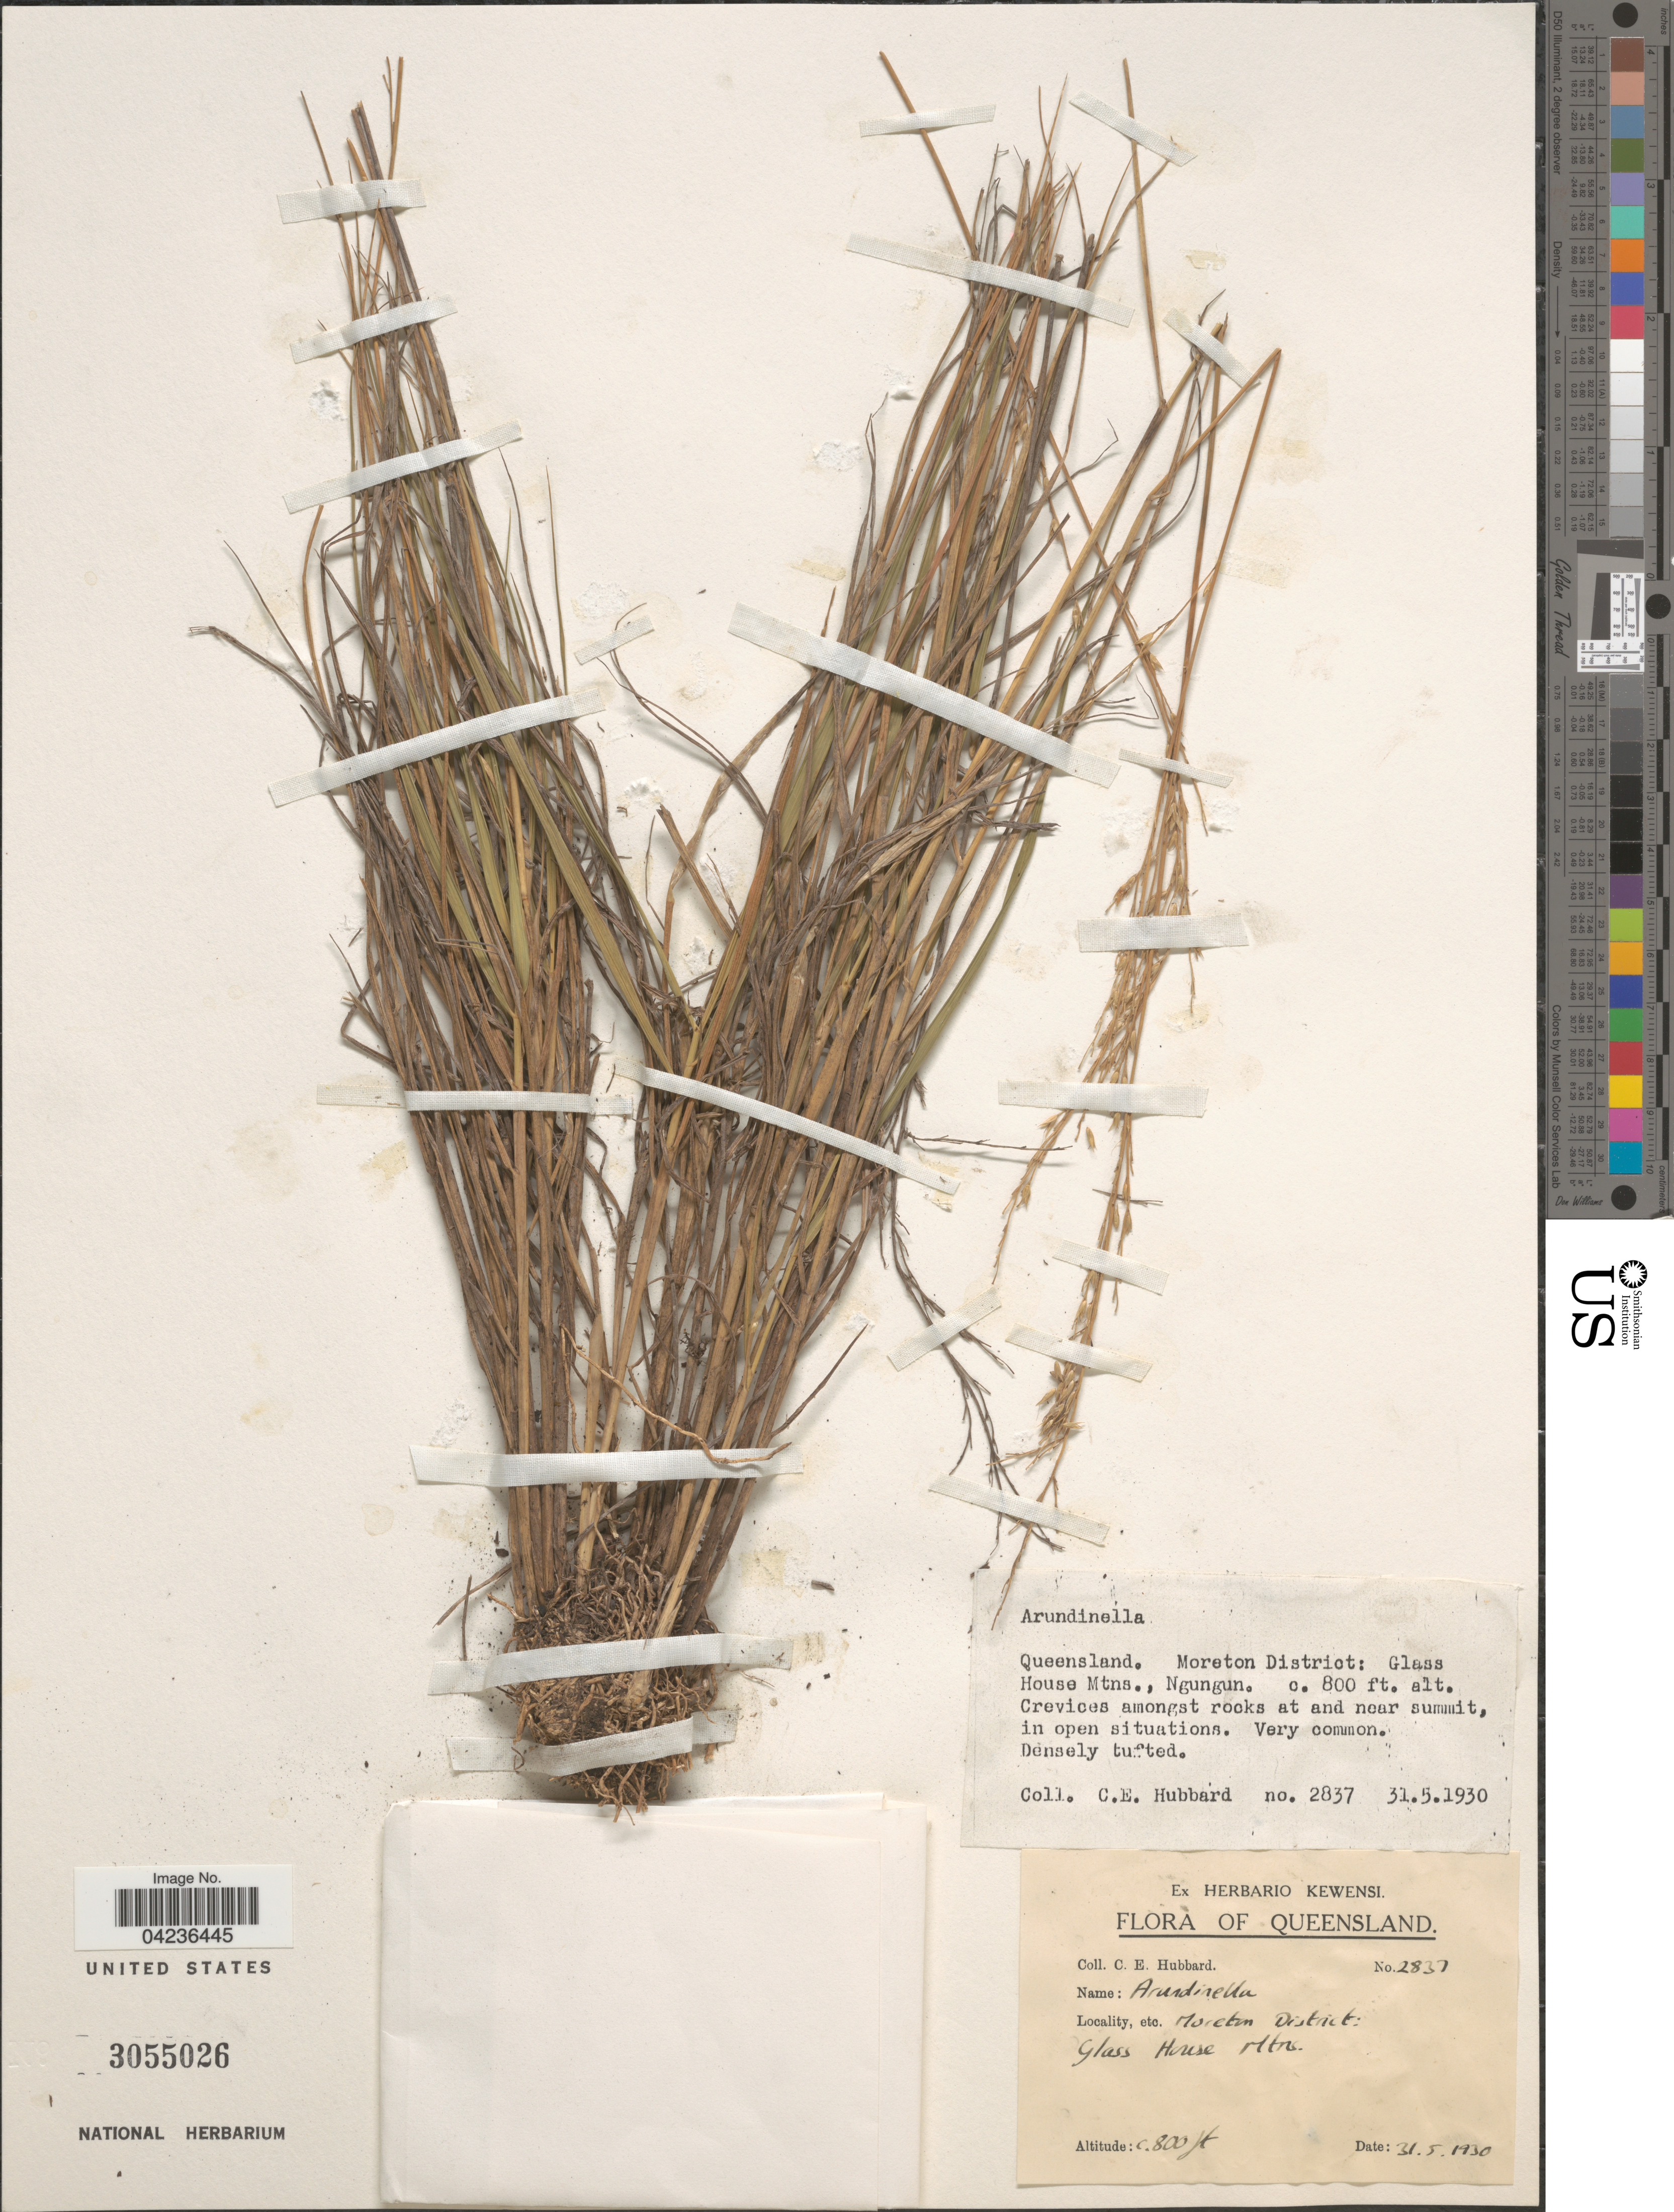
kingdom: Plantae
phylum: Tracheophyta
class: Liliopsida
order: Poales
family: Poaceae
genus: Arundinella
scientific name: Arundinella sp.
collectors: C. E. Hubbard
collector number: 2837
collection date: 1930-05-31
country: Australia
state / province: Queensland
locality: Moreton District: Glass House Mtns., Ngungun. Crevices amongst rocks at and near summit, in open situations.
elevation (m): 244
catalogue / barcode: US 3055026